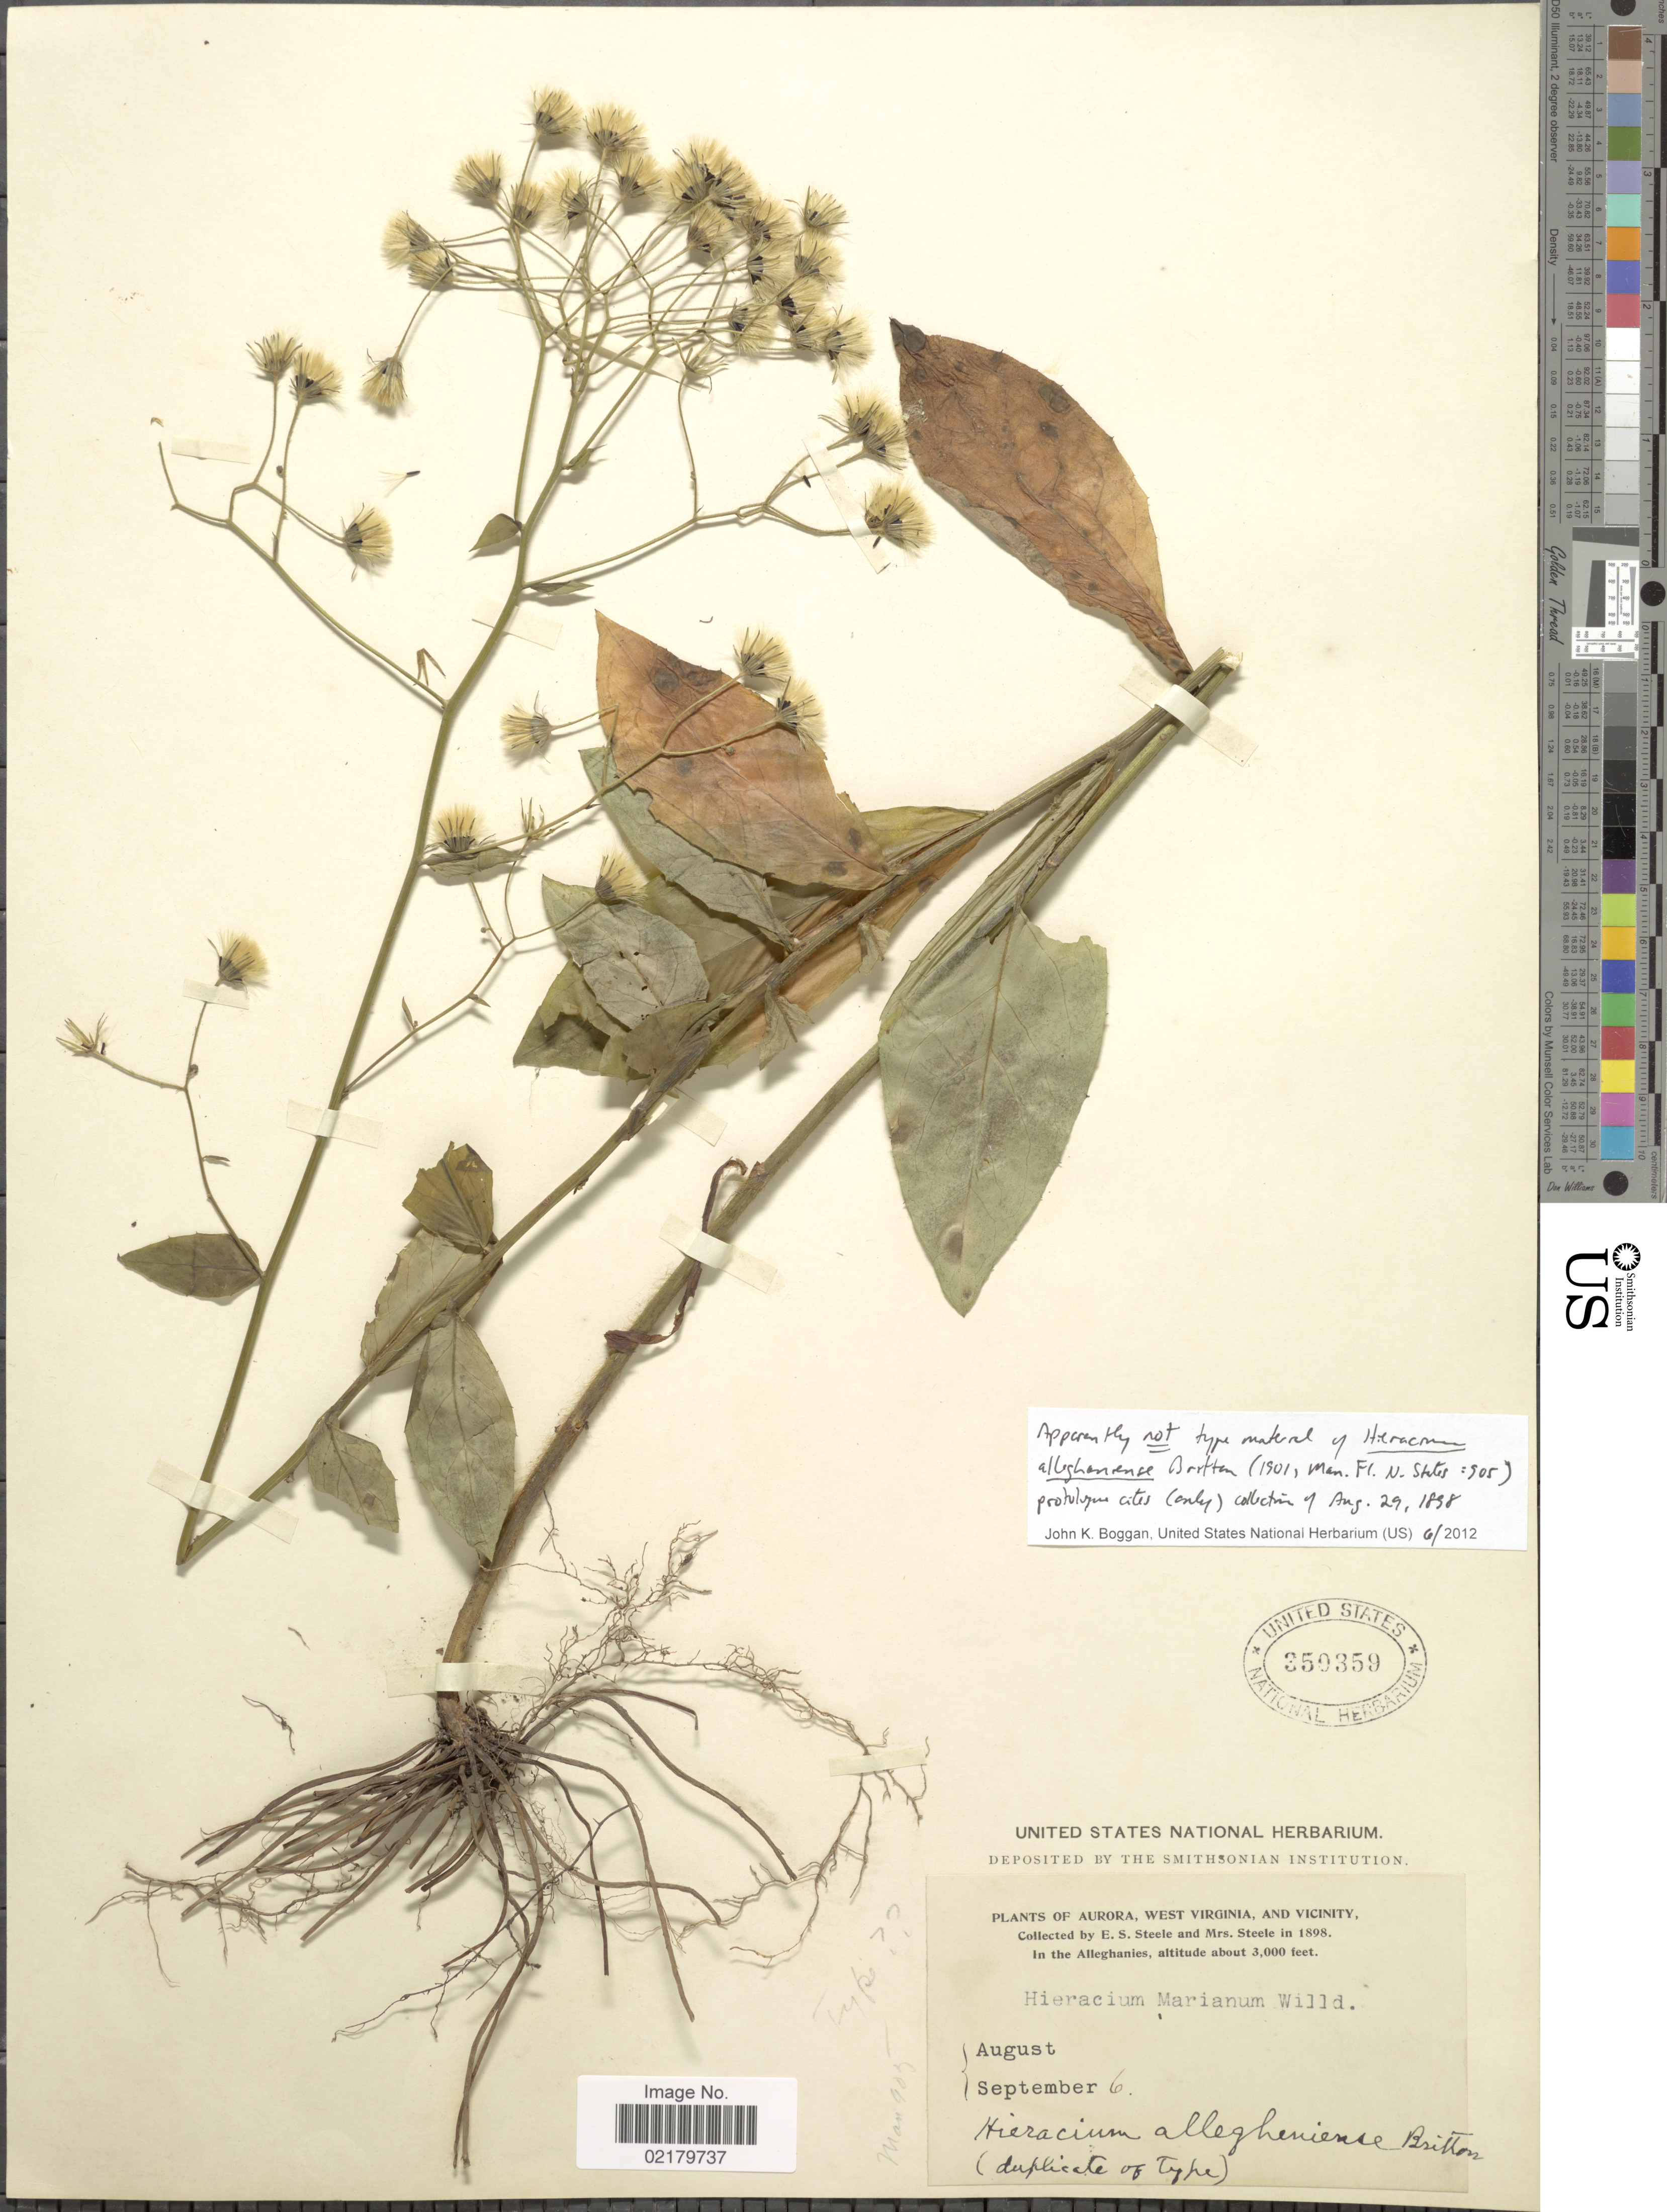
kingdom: Plantae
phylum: Tracheophyta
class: Magnoliopsida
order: Asterales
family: Asteraceae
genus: Hieracium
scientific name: Hieracium x alleghaniense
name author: Britton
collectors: E. Steele & Mrs. E. S. Steele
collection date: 1898-09-06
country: United States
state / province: West Virginia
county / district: Preston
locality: Aurora, In the Alleghanies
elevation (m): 914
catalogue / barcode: US 350359